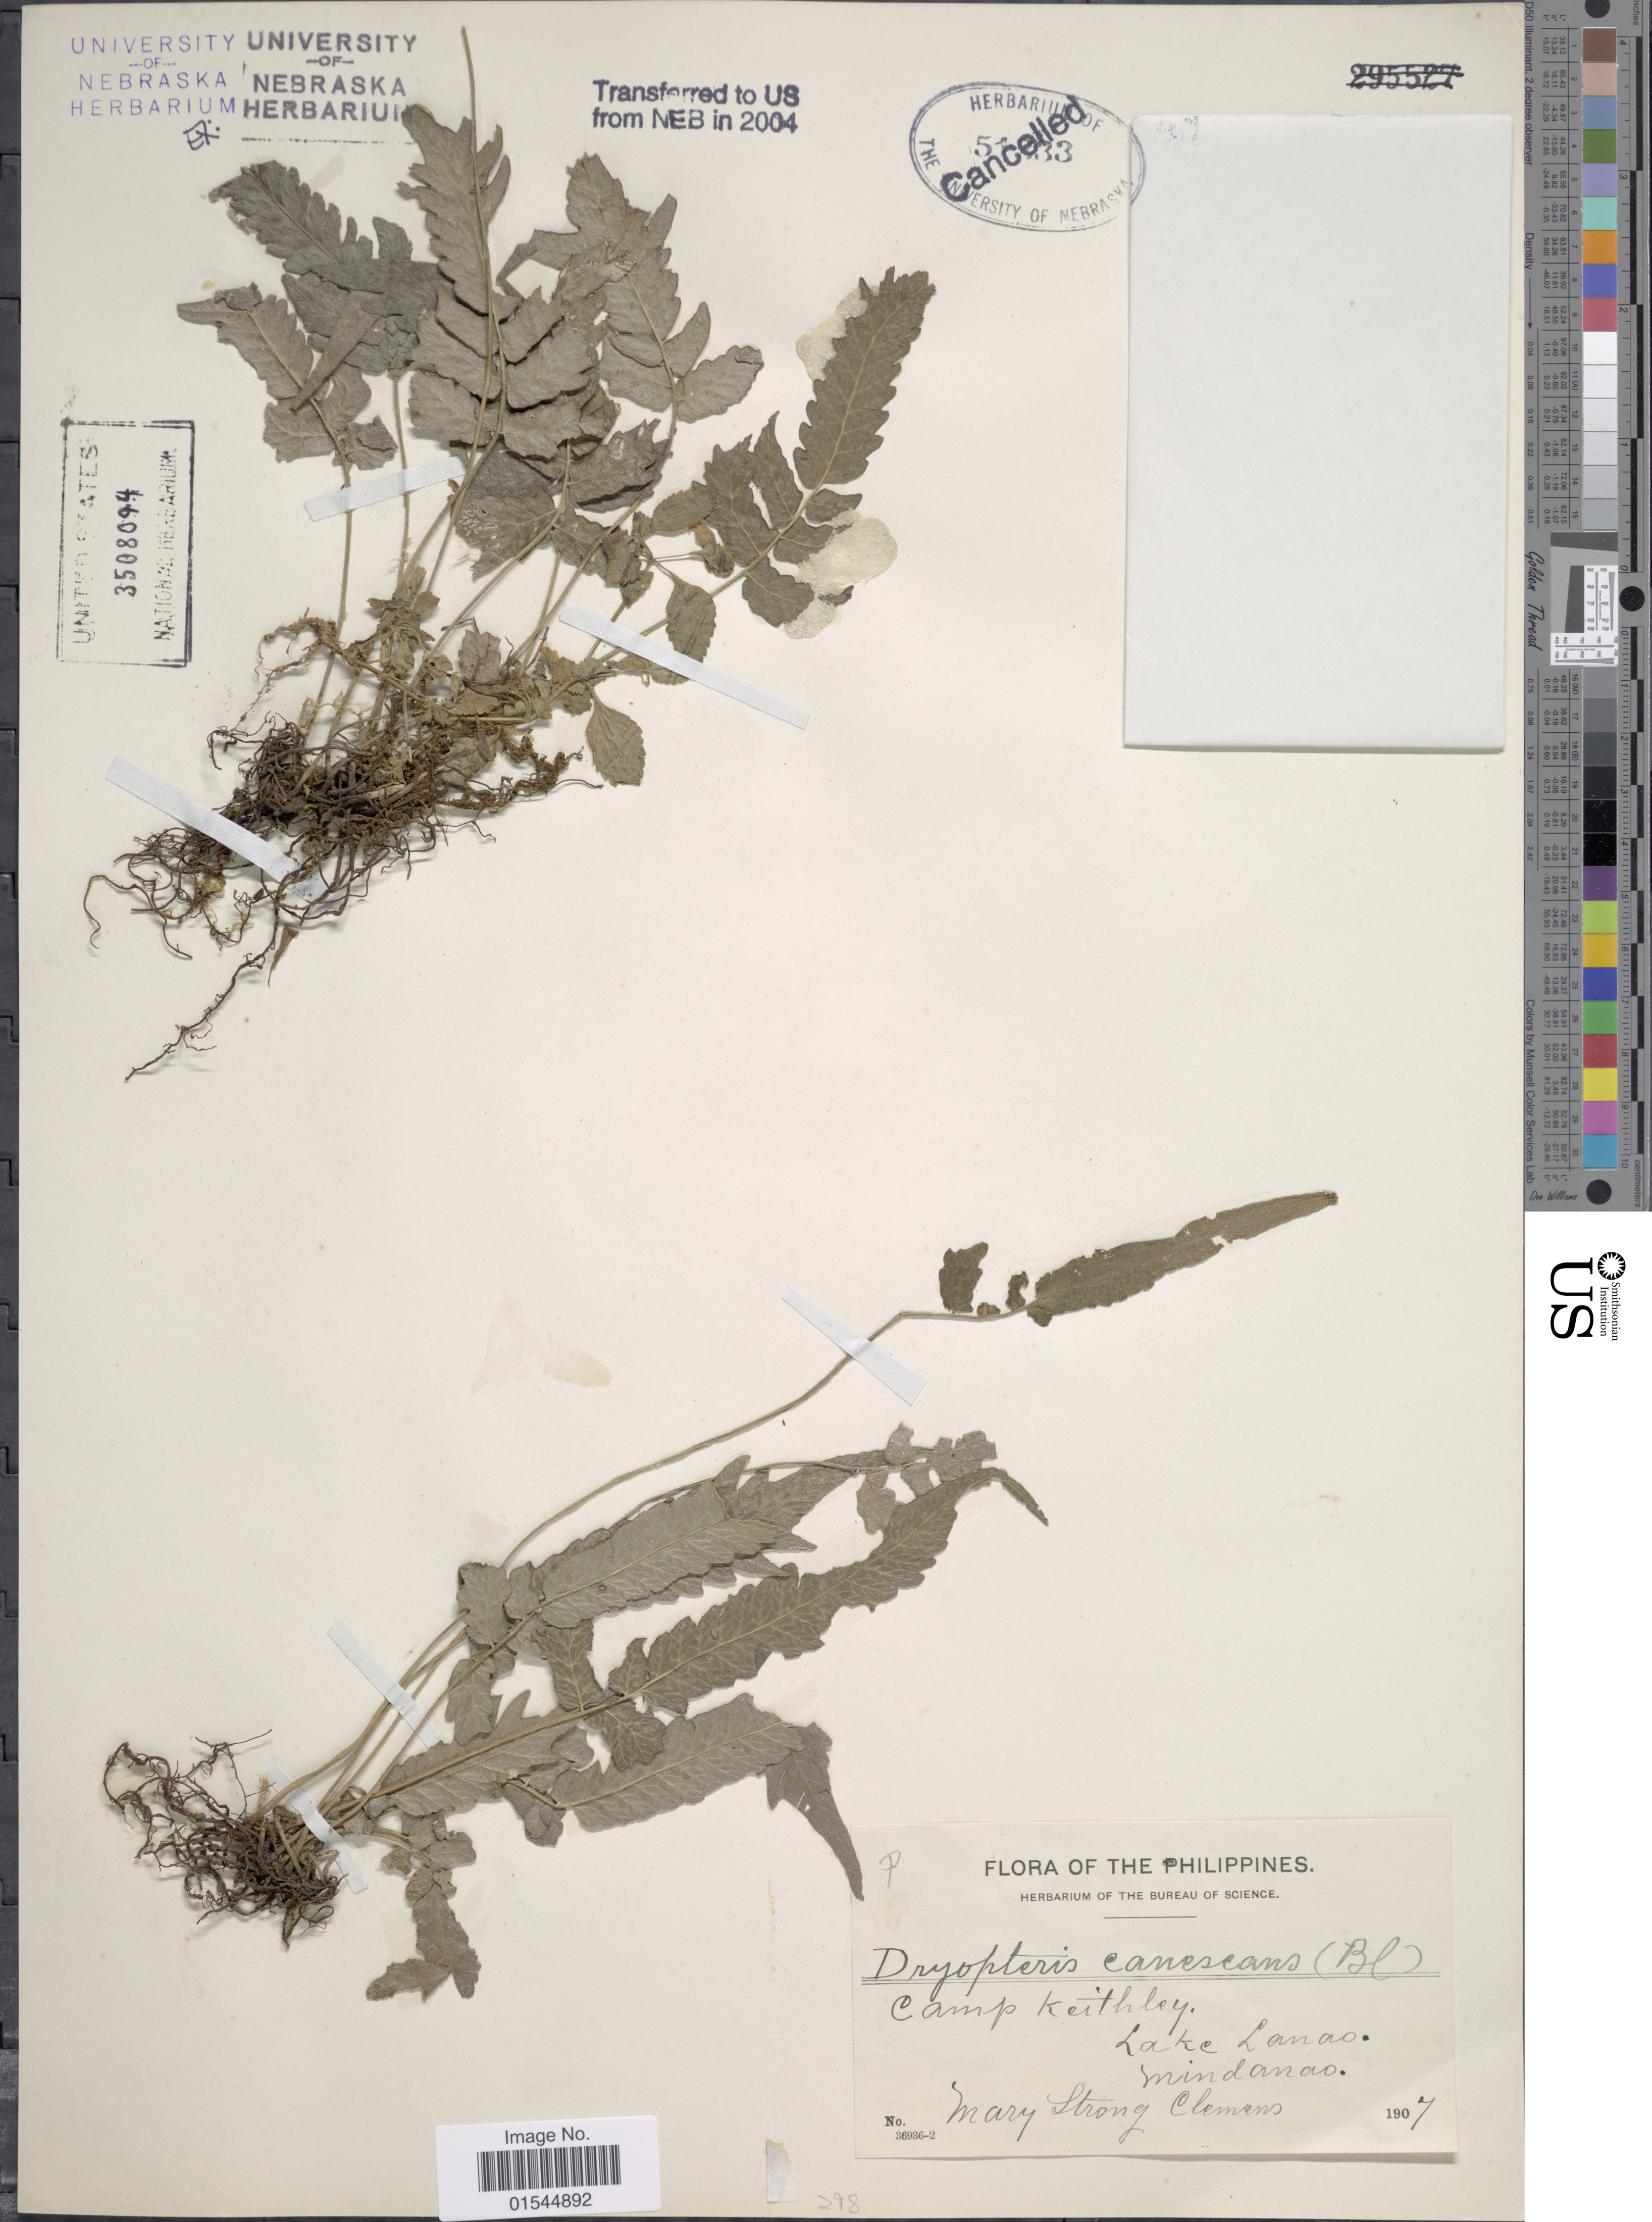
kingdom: Plantae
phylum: Tracheophyta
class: Polypodiopsida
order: Polypodiales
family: Thelypteridaceae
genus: Sphaerostephanos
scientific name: Sphaerostephanos canescens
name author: (Blume) Holttum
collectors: M. S. Clemens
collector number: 298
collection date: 1907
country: Philippines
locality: Camp Keithley, Lake Lanao, Mindanao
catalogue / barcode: US 3508094